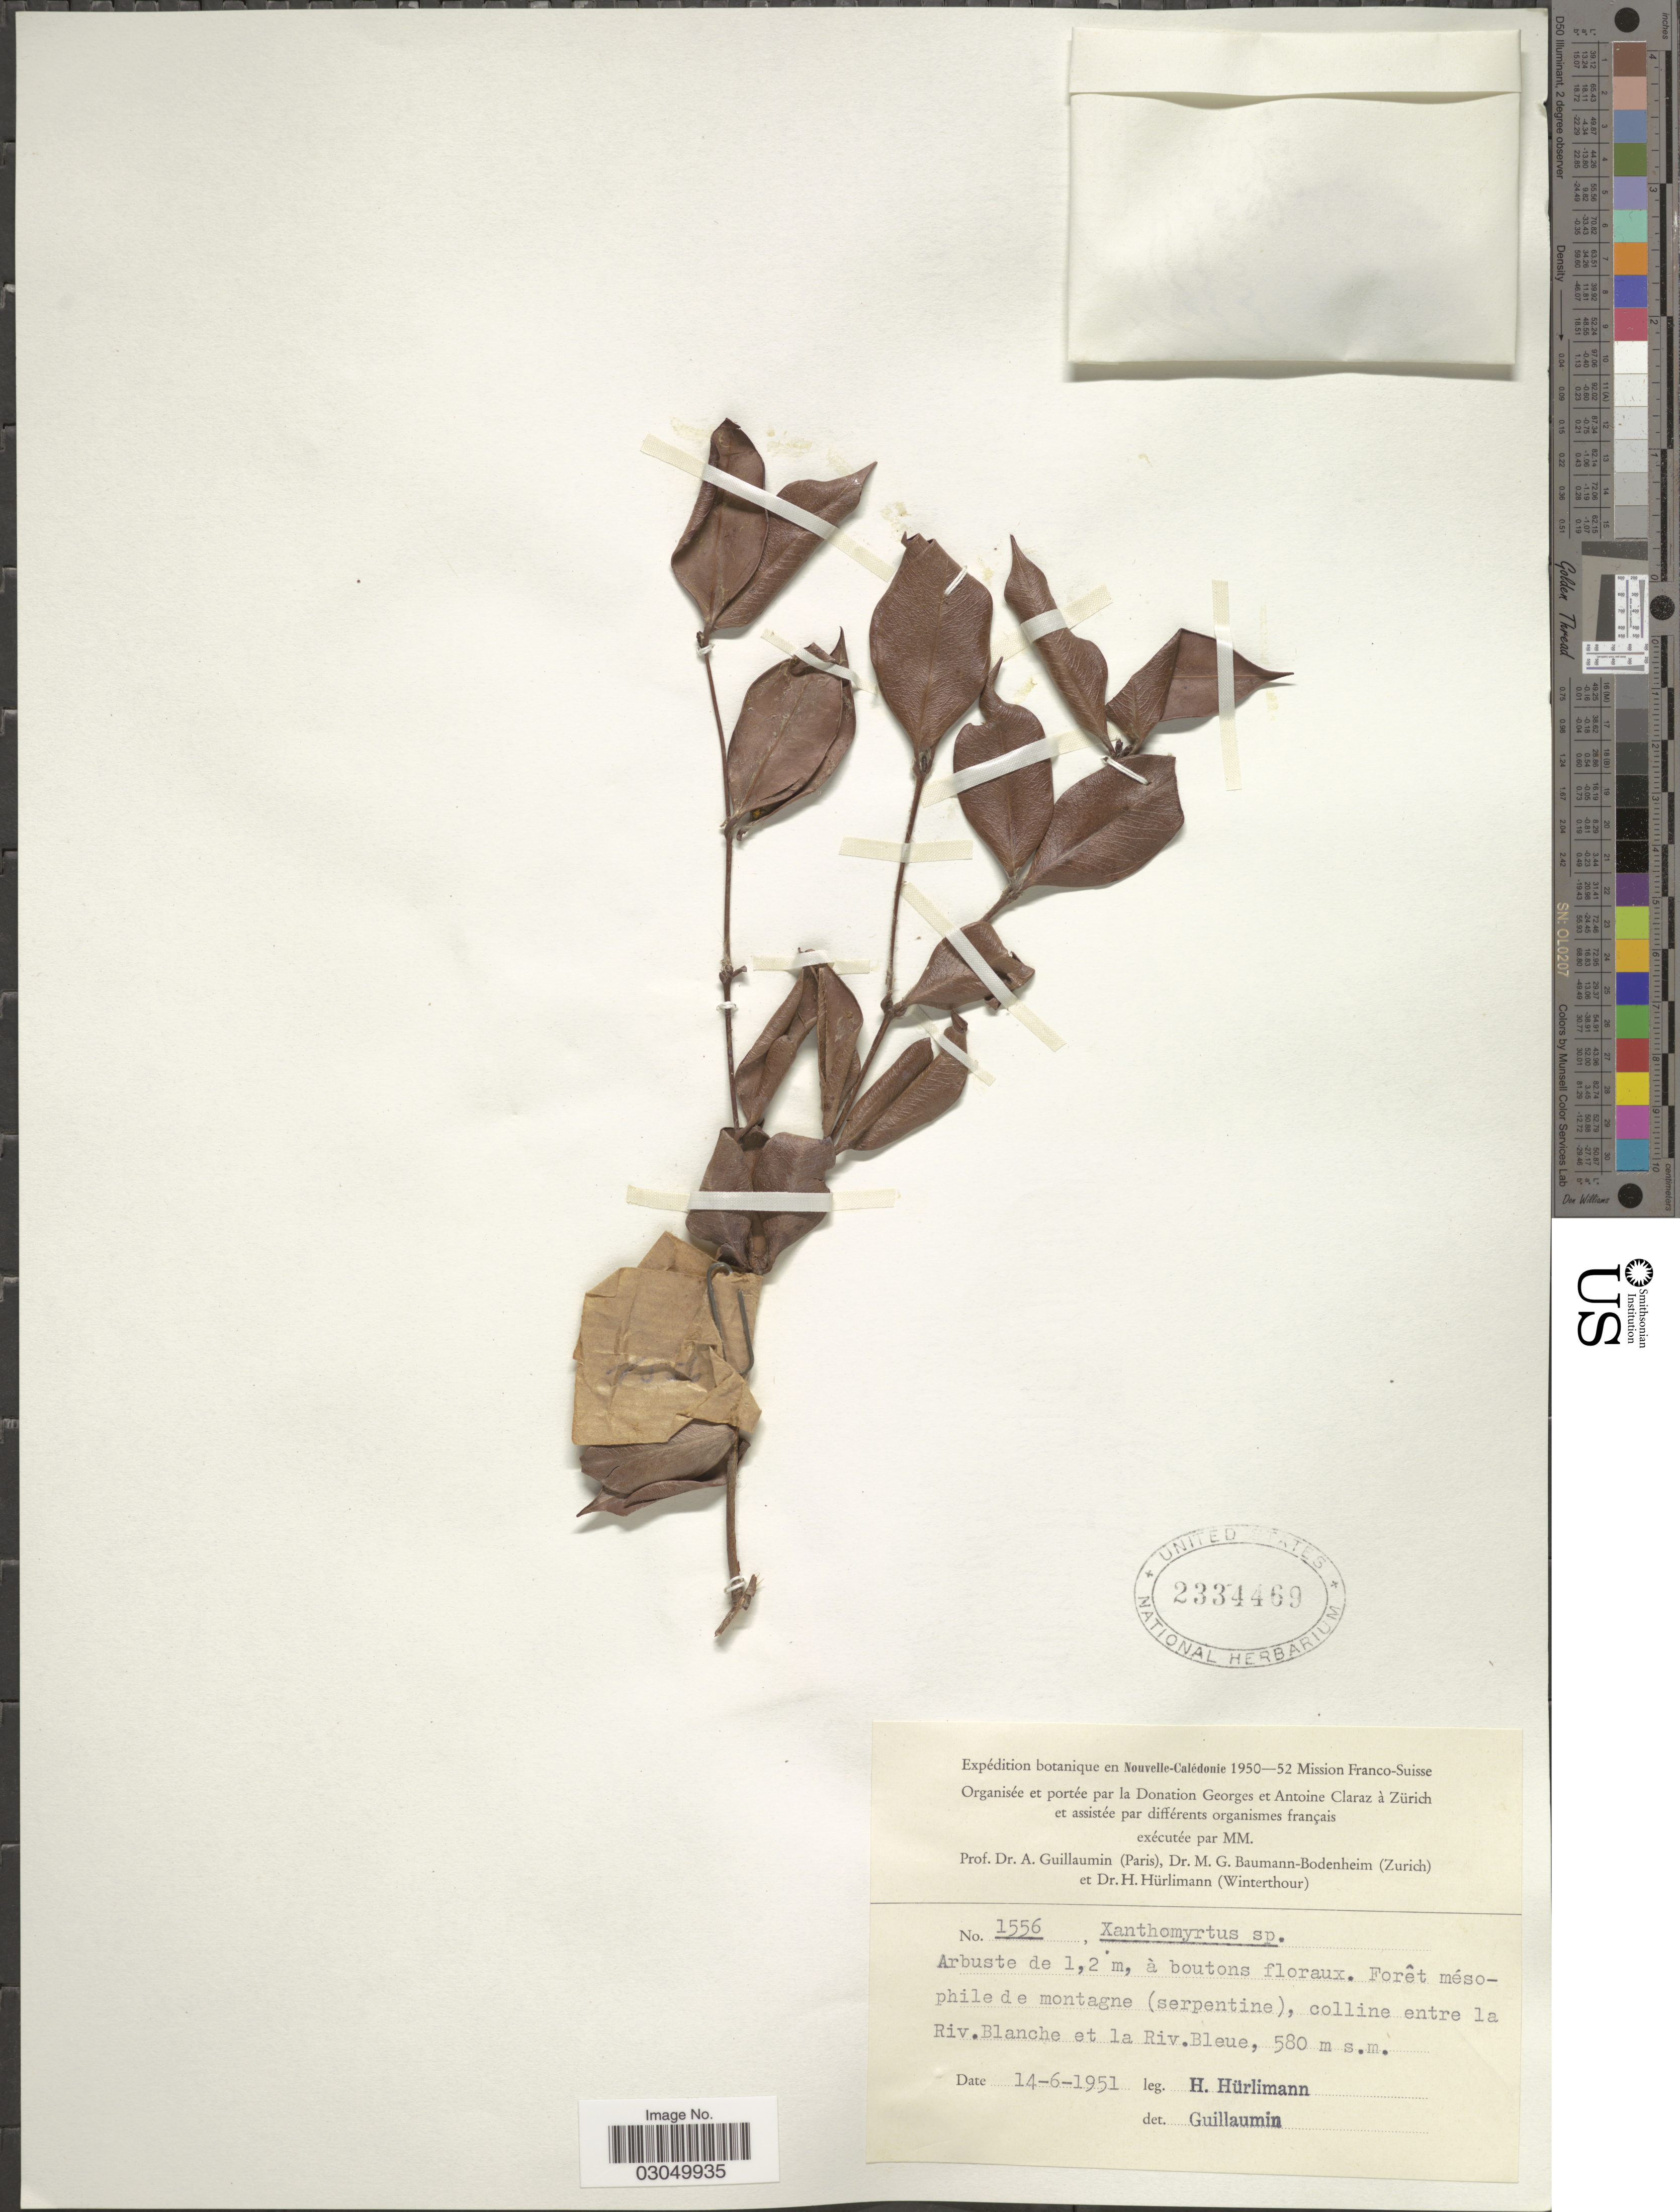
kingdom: Plantae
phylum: Tracheophyta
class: Magnoliopsida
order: Myrtales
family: Myrtaceae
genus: Xanthomyrtus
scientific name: Xanthomyrtus sp.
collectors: H. Hürlimann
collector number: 1556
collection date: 1951-06-14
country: New Caledonia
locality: Nouvelle-Calédonie. Colline entre la Riv. Blanche et la Riv. Bleue.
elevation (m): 580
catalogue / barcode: US 2334469